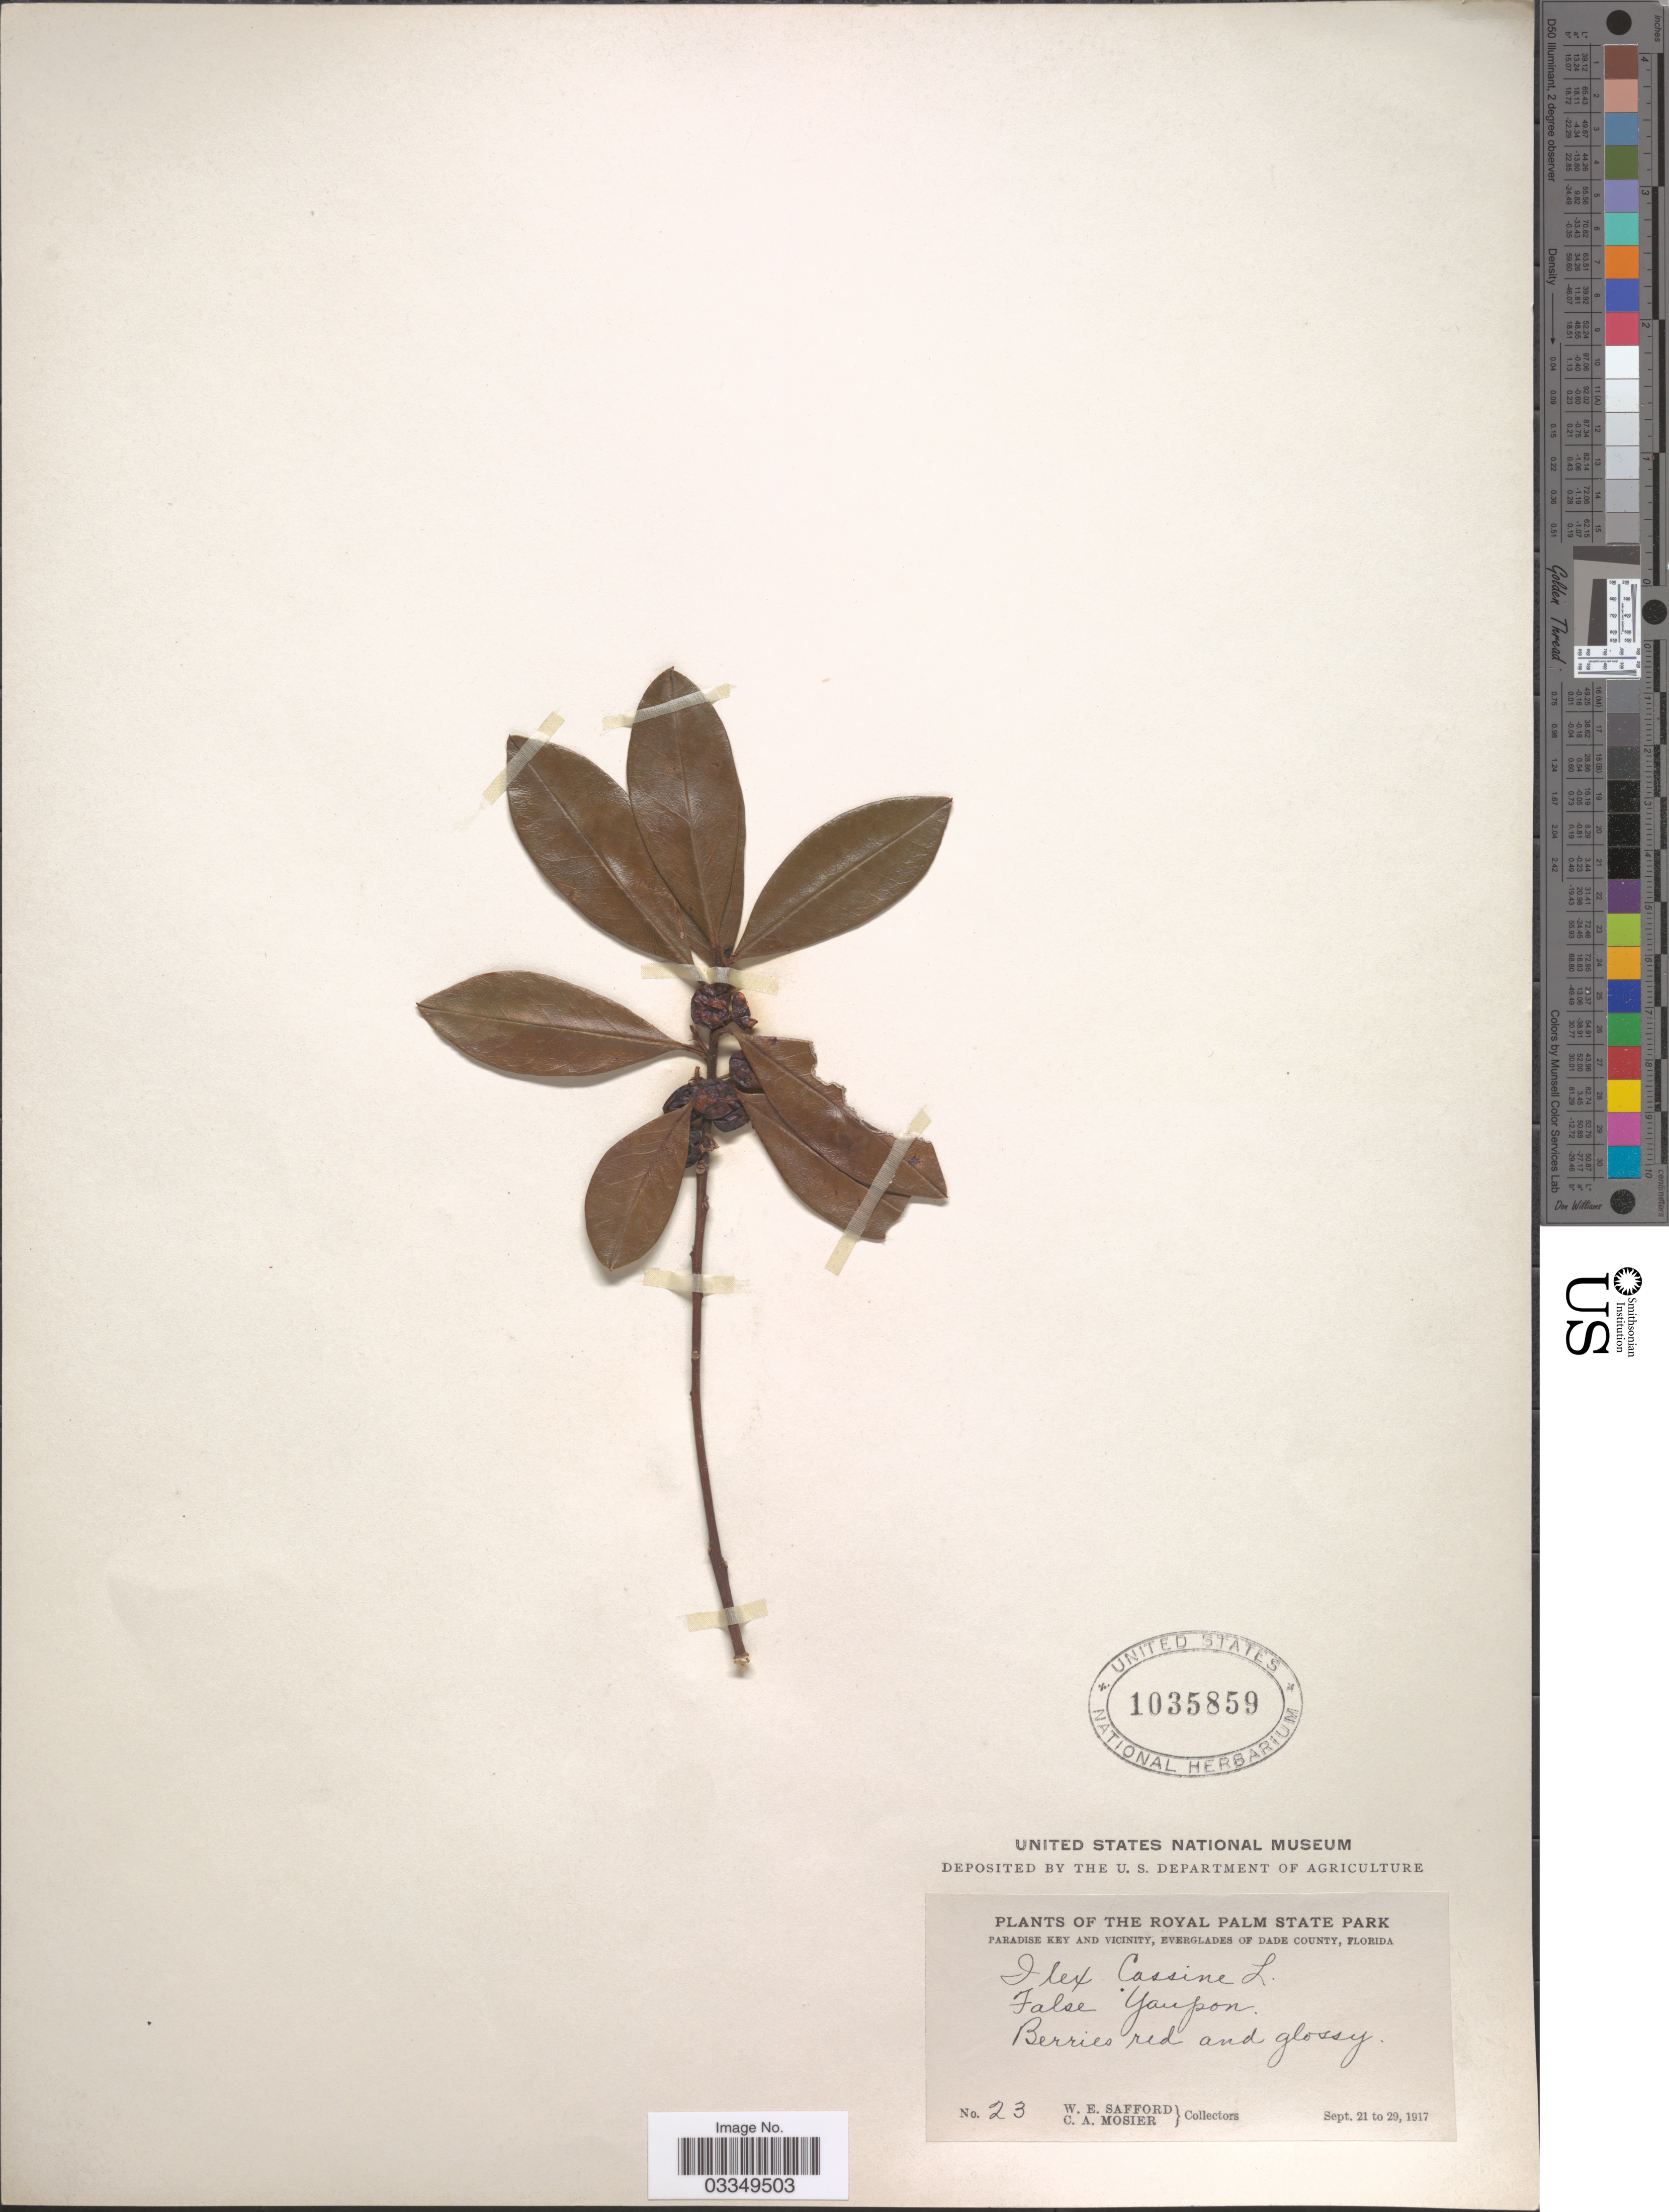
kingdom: Plantae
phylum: Tracheophyta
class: Magnoliopsida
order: Aquifoliales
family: Aquifoliaceae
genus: Ilex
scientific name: Ilex cassine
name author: L.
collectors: W. E. Safford & C. A. Mosier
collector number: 23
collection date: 1917-09-21/1917-09-29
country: United States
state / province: Florida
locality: The Royal Palm State Park, Paradise Key and vicinity, Everglades of Dade County, False Yaupon.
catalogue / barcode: US 1035859